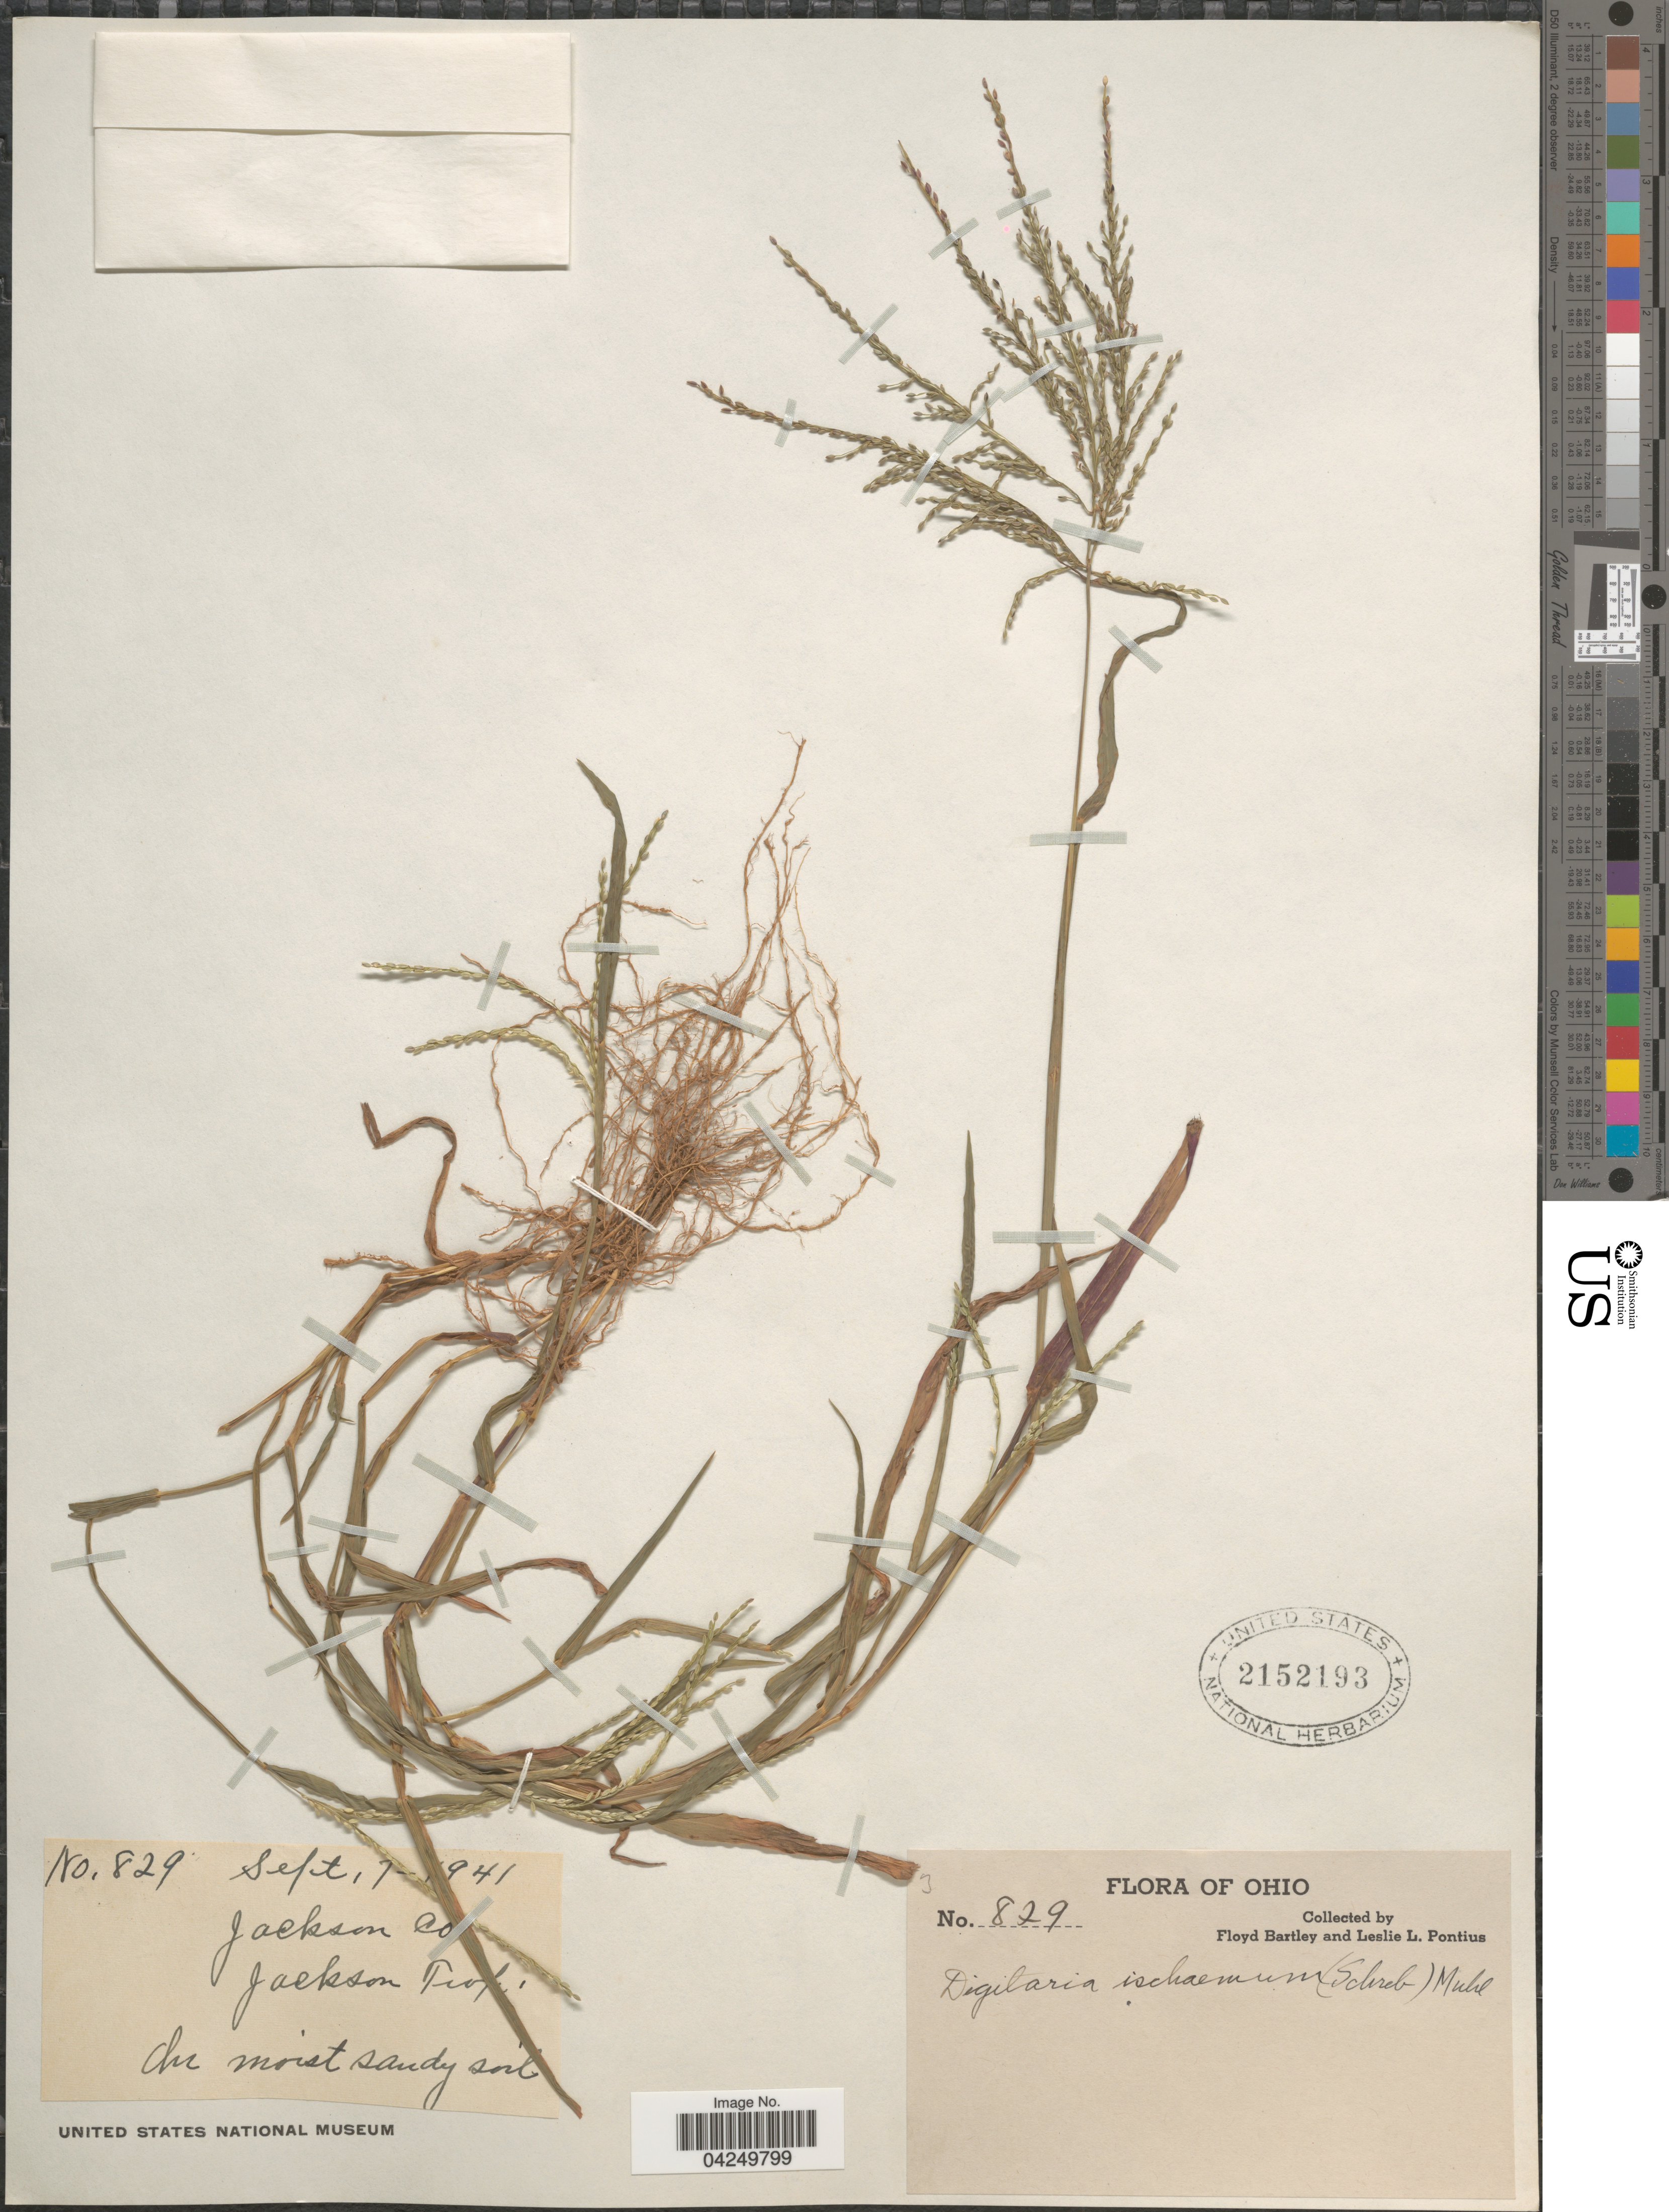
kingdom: Plantae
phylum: Tracheophyta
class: Liliopsida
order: Poales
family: Poaceae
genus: Digitaria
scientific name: Digitaria ischaemum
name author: (Schreber) Schreber ex Muhl.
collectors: F. Bartley & L. Pontius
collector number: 829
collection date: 1941-09-07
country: United States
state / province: Ohio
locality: Jackson Co. Jackson Twp.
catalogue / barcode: US 2152193